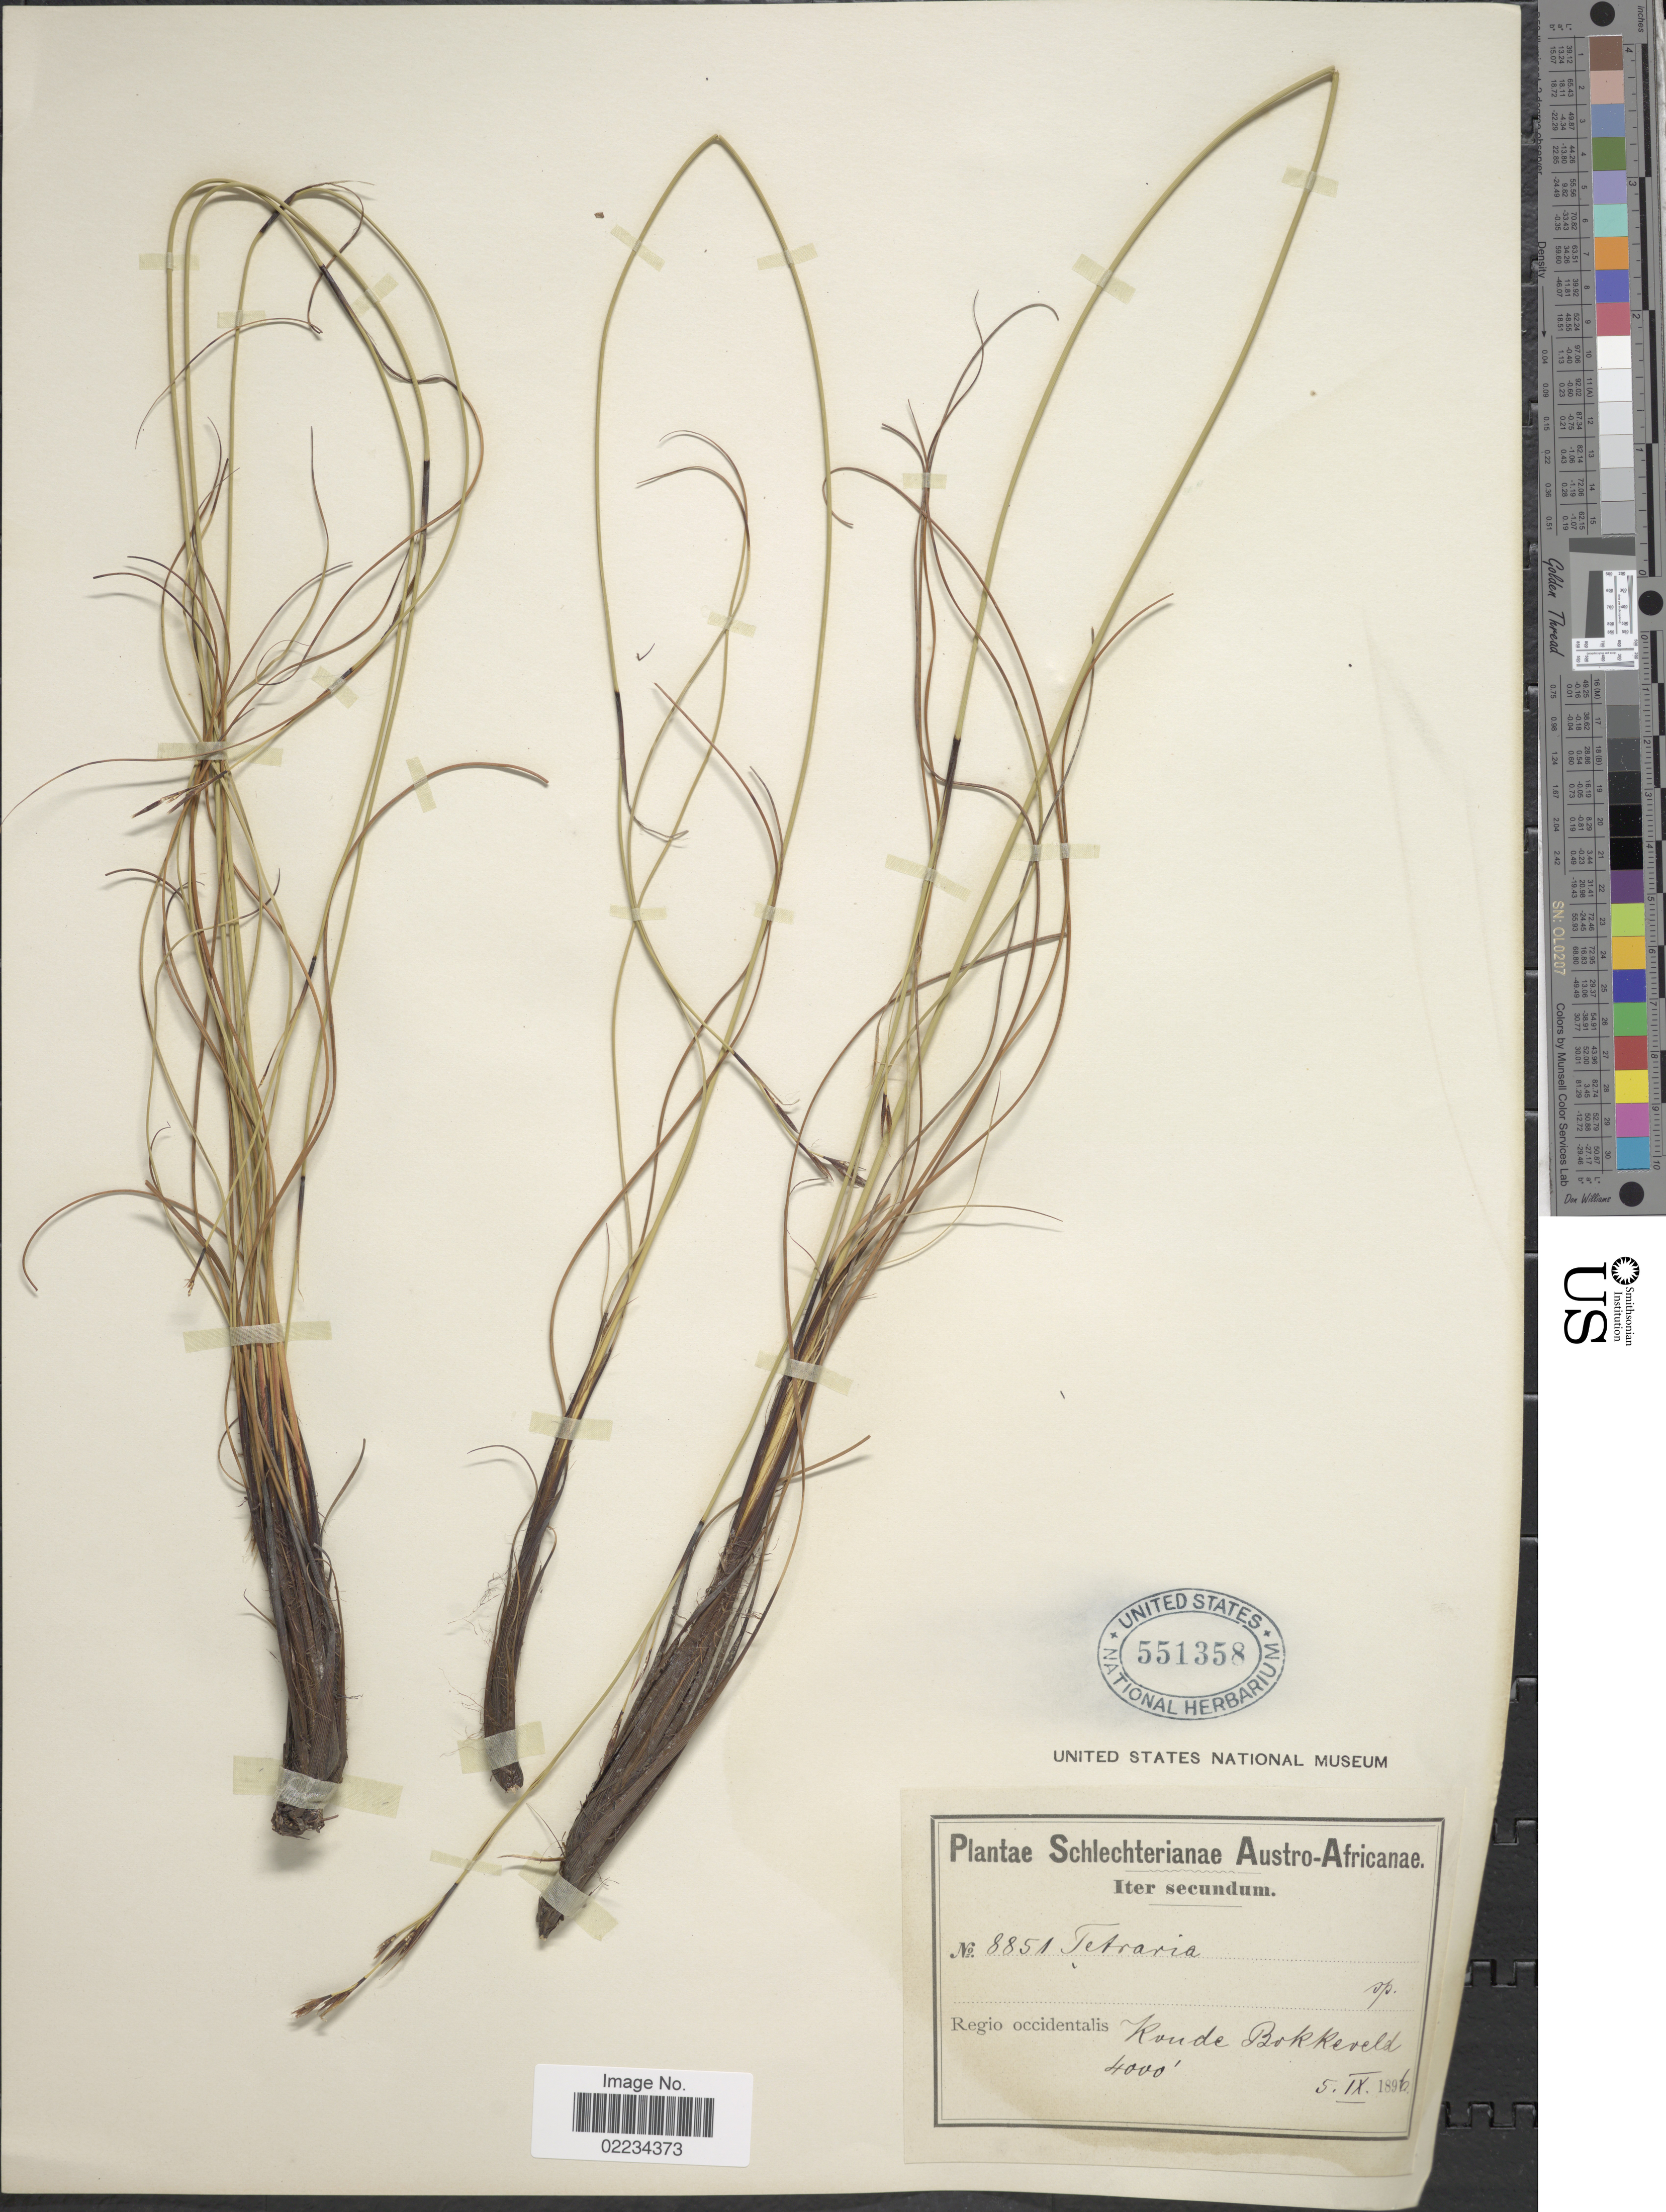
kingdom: Plantae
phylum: Tracheophyta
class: Liliopsida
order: Poales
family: Cyperaceae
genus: Tetraria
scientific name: Tetraria maculata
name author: Schönland & Turrill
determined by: Strong, Mark T., (BOT), Smithsonian Institution - National Museum of Natural History (UNITED STATES)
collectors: Schlechter, --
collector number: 8851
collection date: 1896-09-05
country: South Africa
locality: Austro-Africanae, Iter secundum, Regio occidentalis Koude Bokkeveld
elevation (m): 1219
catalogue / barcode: US 551358